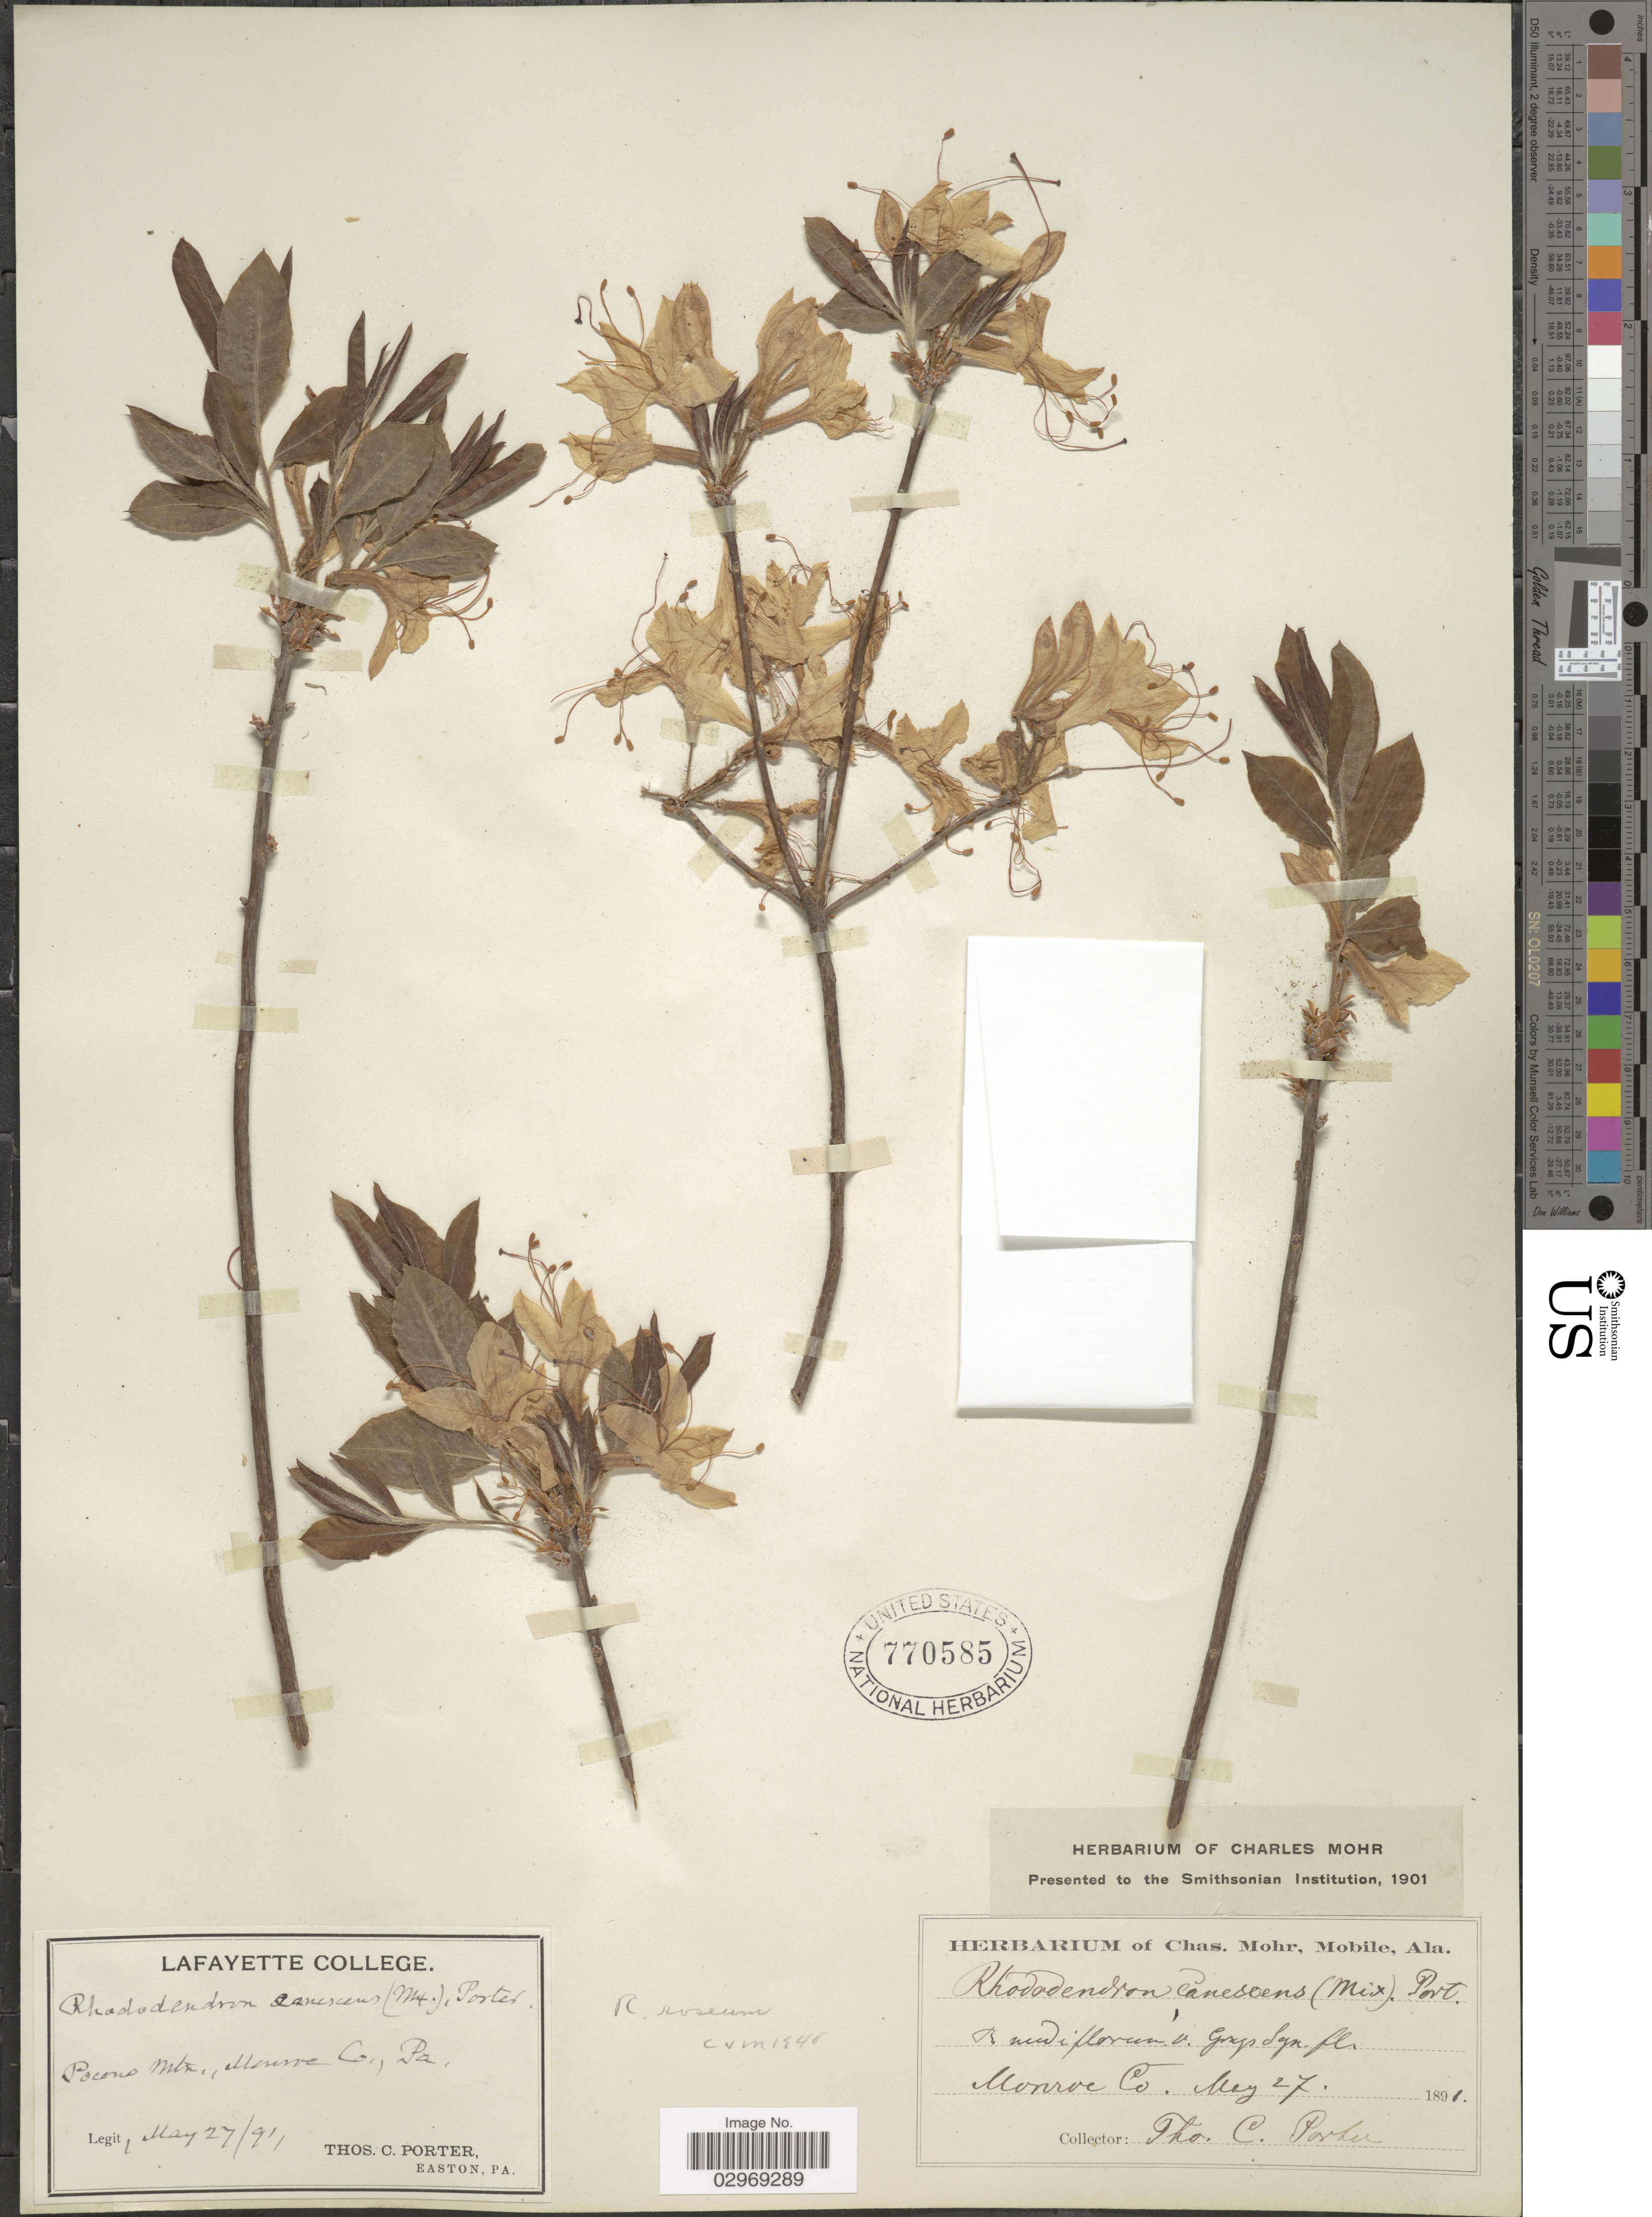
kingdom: Plantae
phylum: Tracheophyta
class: Magnoliopsida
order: Ericales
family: Ericaceae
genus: Rhododendron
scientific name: Rhododendron roseum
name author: (Loisel.) Rehder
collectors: T. Porter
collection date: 1891-05-27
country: United States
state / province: Pennsylvania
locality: Pocono Mtn., Monroe Co.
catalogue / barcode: US 770585